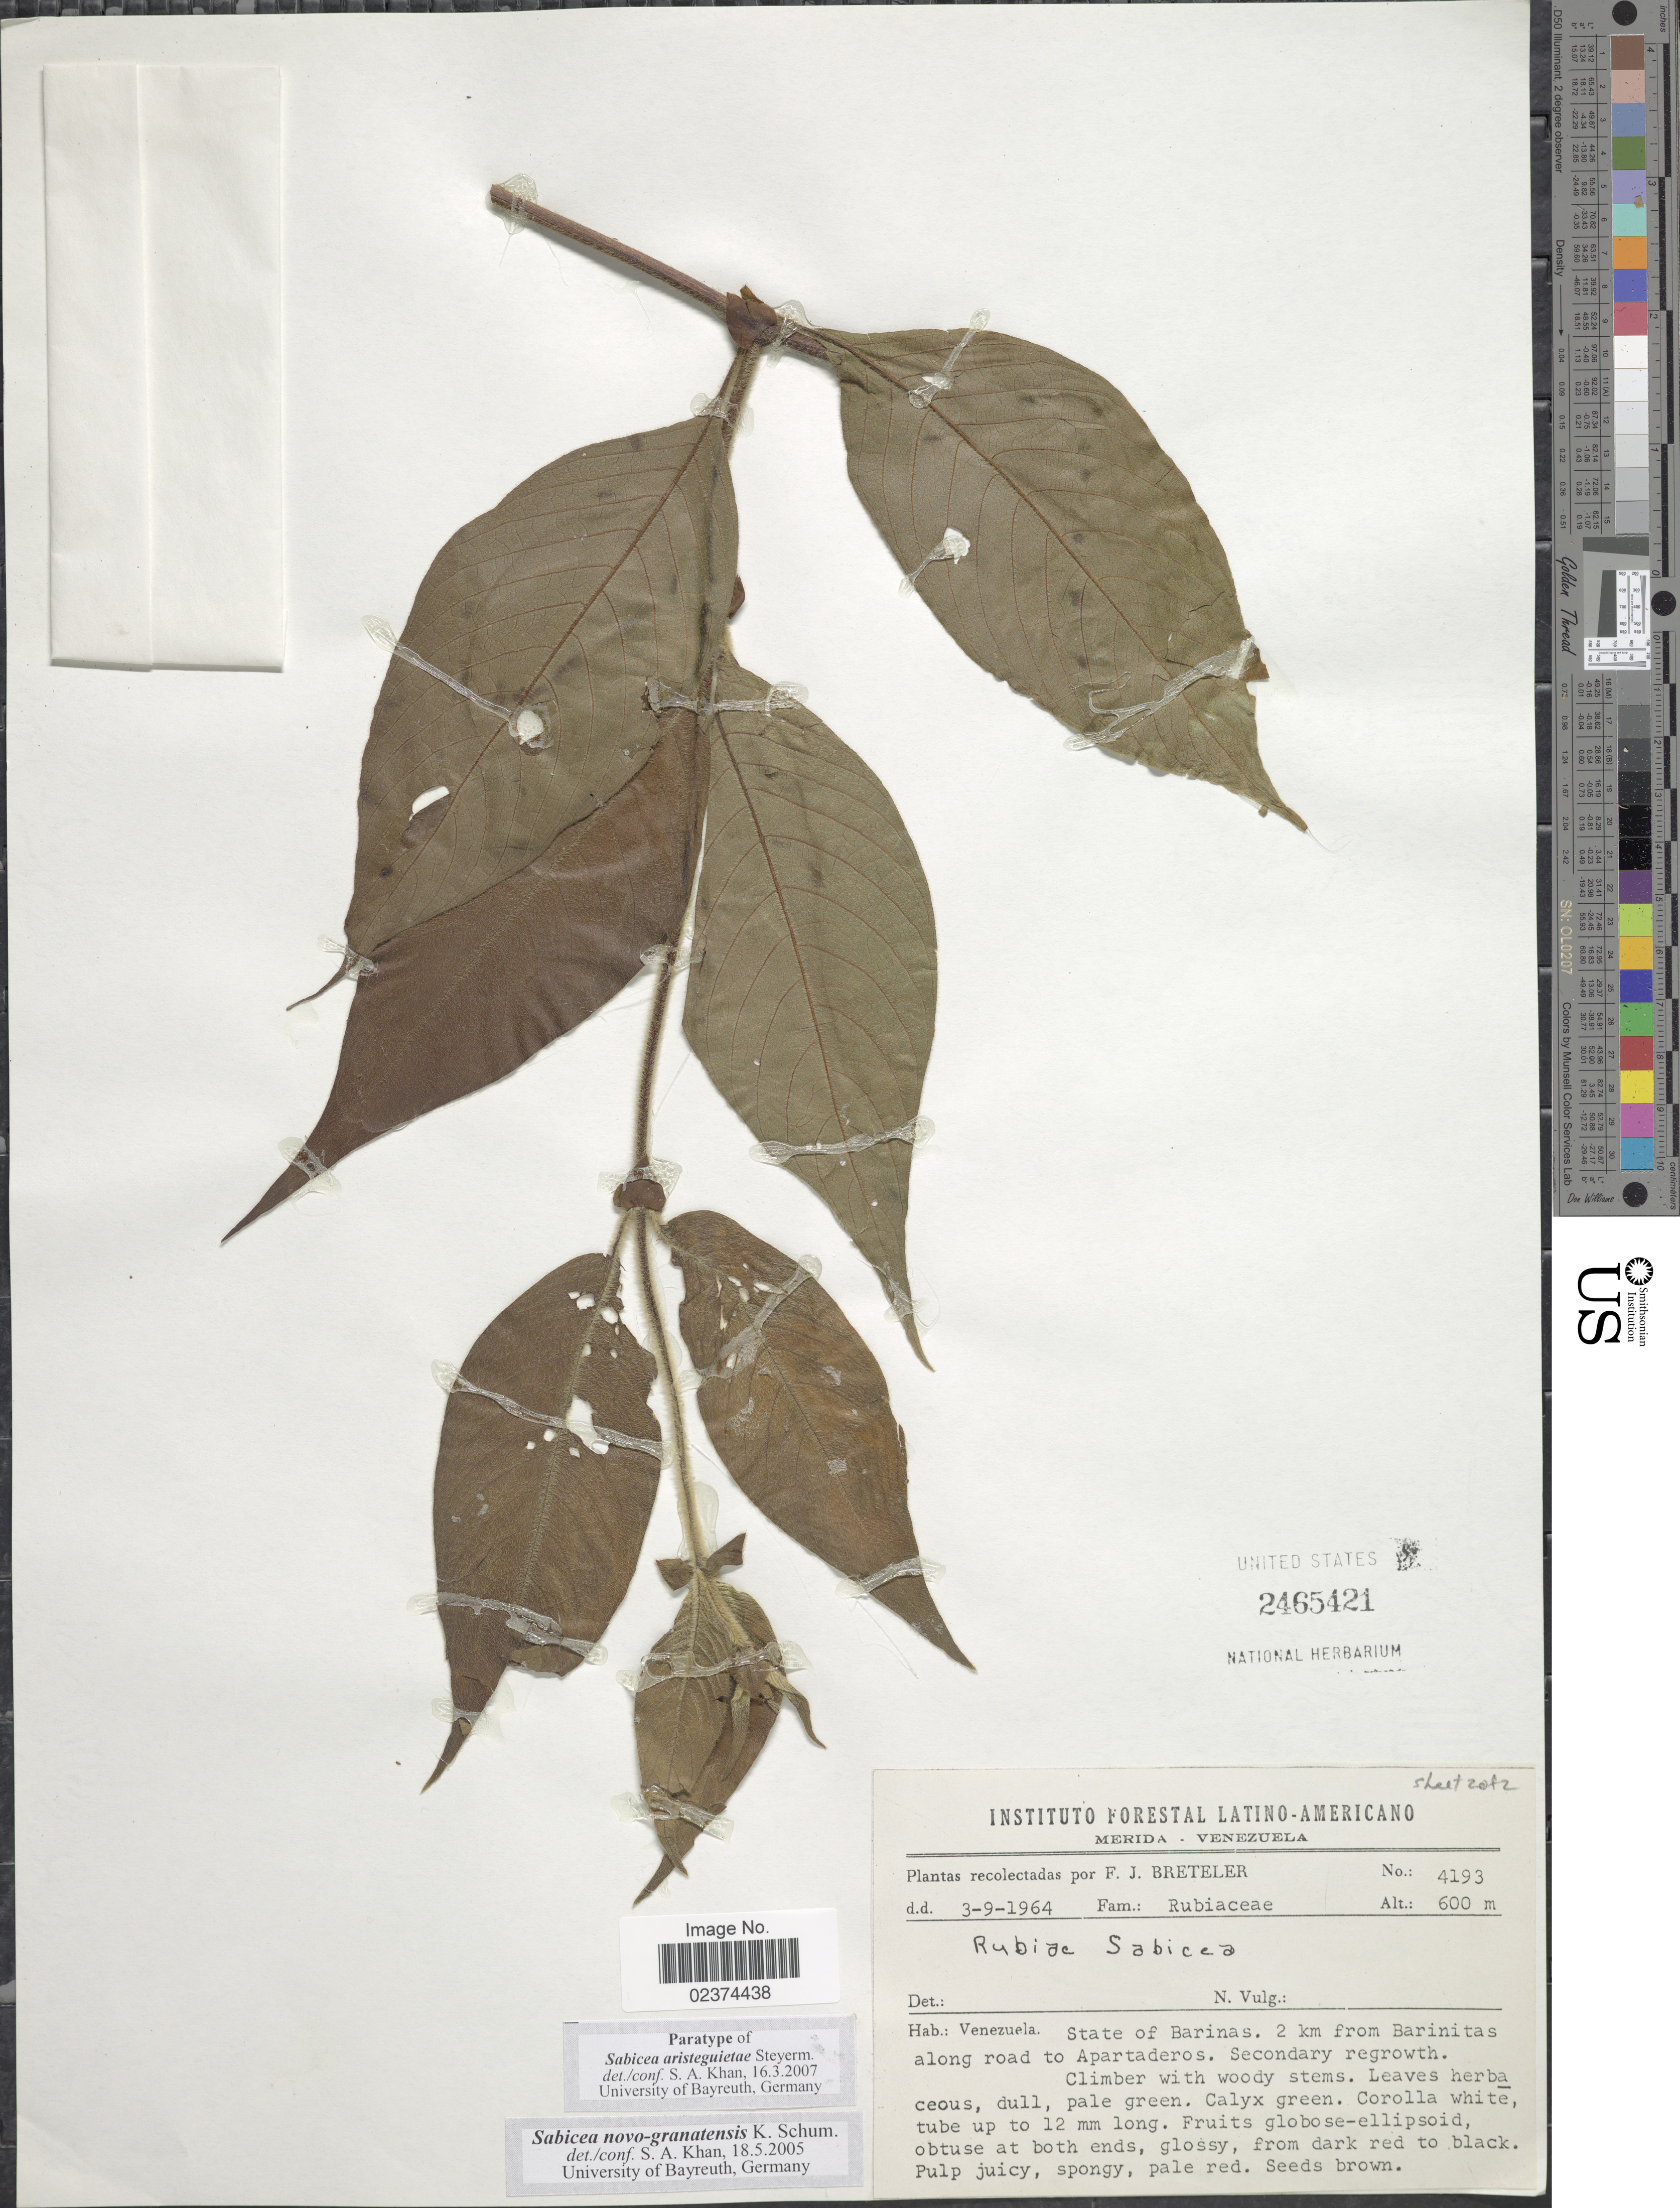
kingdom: Plantae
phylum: Tracheophyta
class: Magnoliopsida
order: Gentianales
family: Rubiaceae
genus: Sabicea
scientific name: Sabicea aristeguietae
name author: Steyerm.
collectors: F. J. Breteler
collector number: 4193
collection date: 1964-09-03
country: Venezuela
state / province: Barinas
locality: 2 km from Barinitas along road to Apartaderos. Secondary regrowth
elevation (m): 600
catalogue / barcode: US 2465421